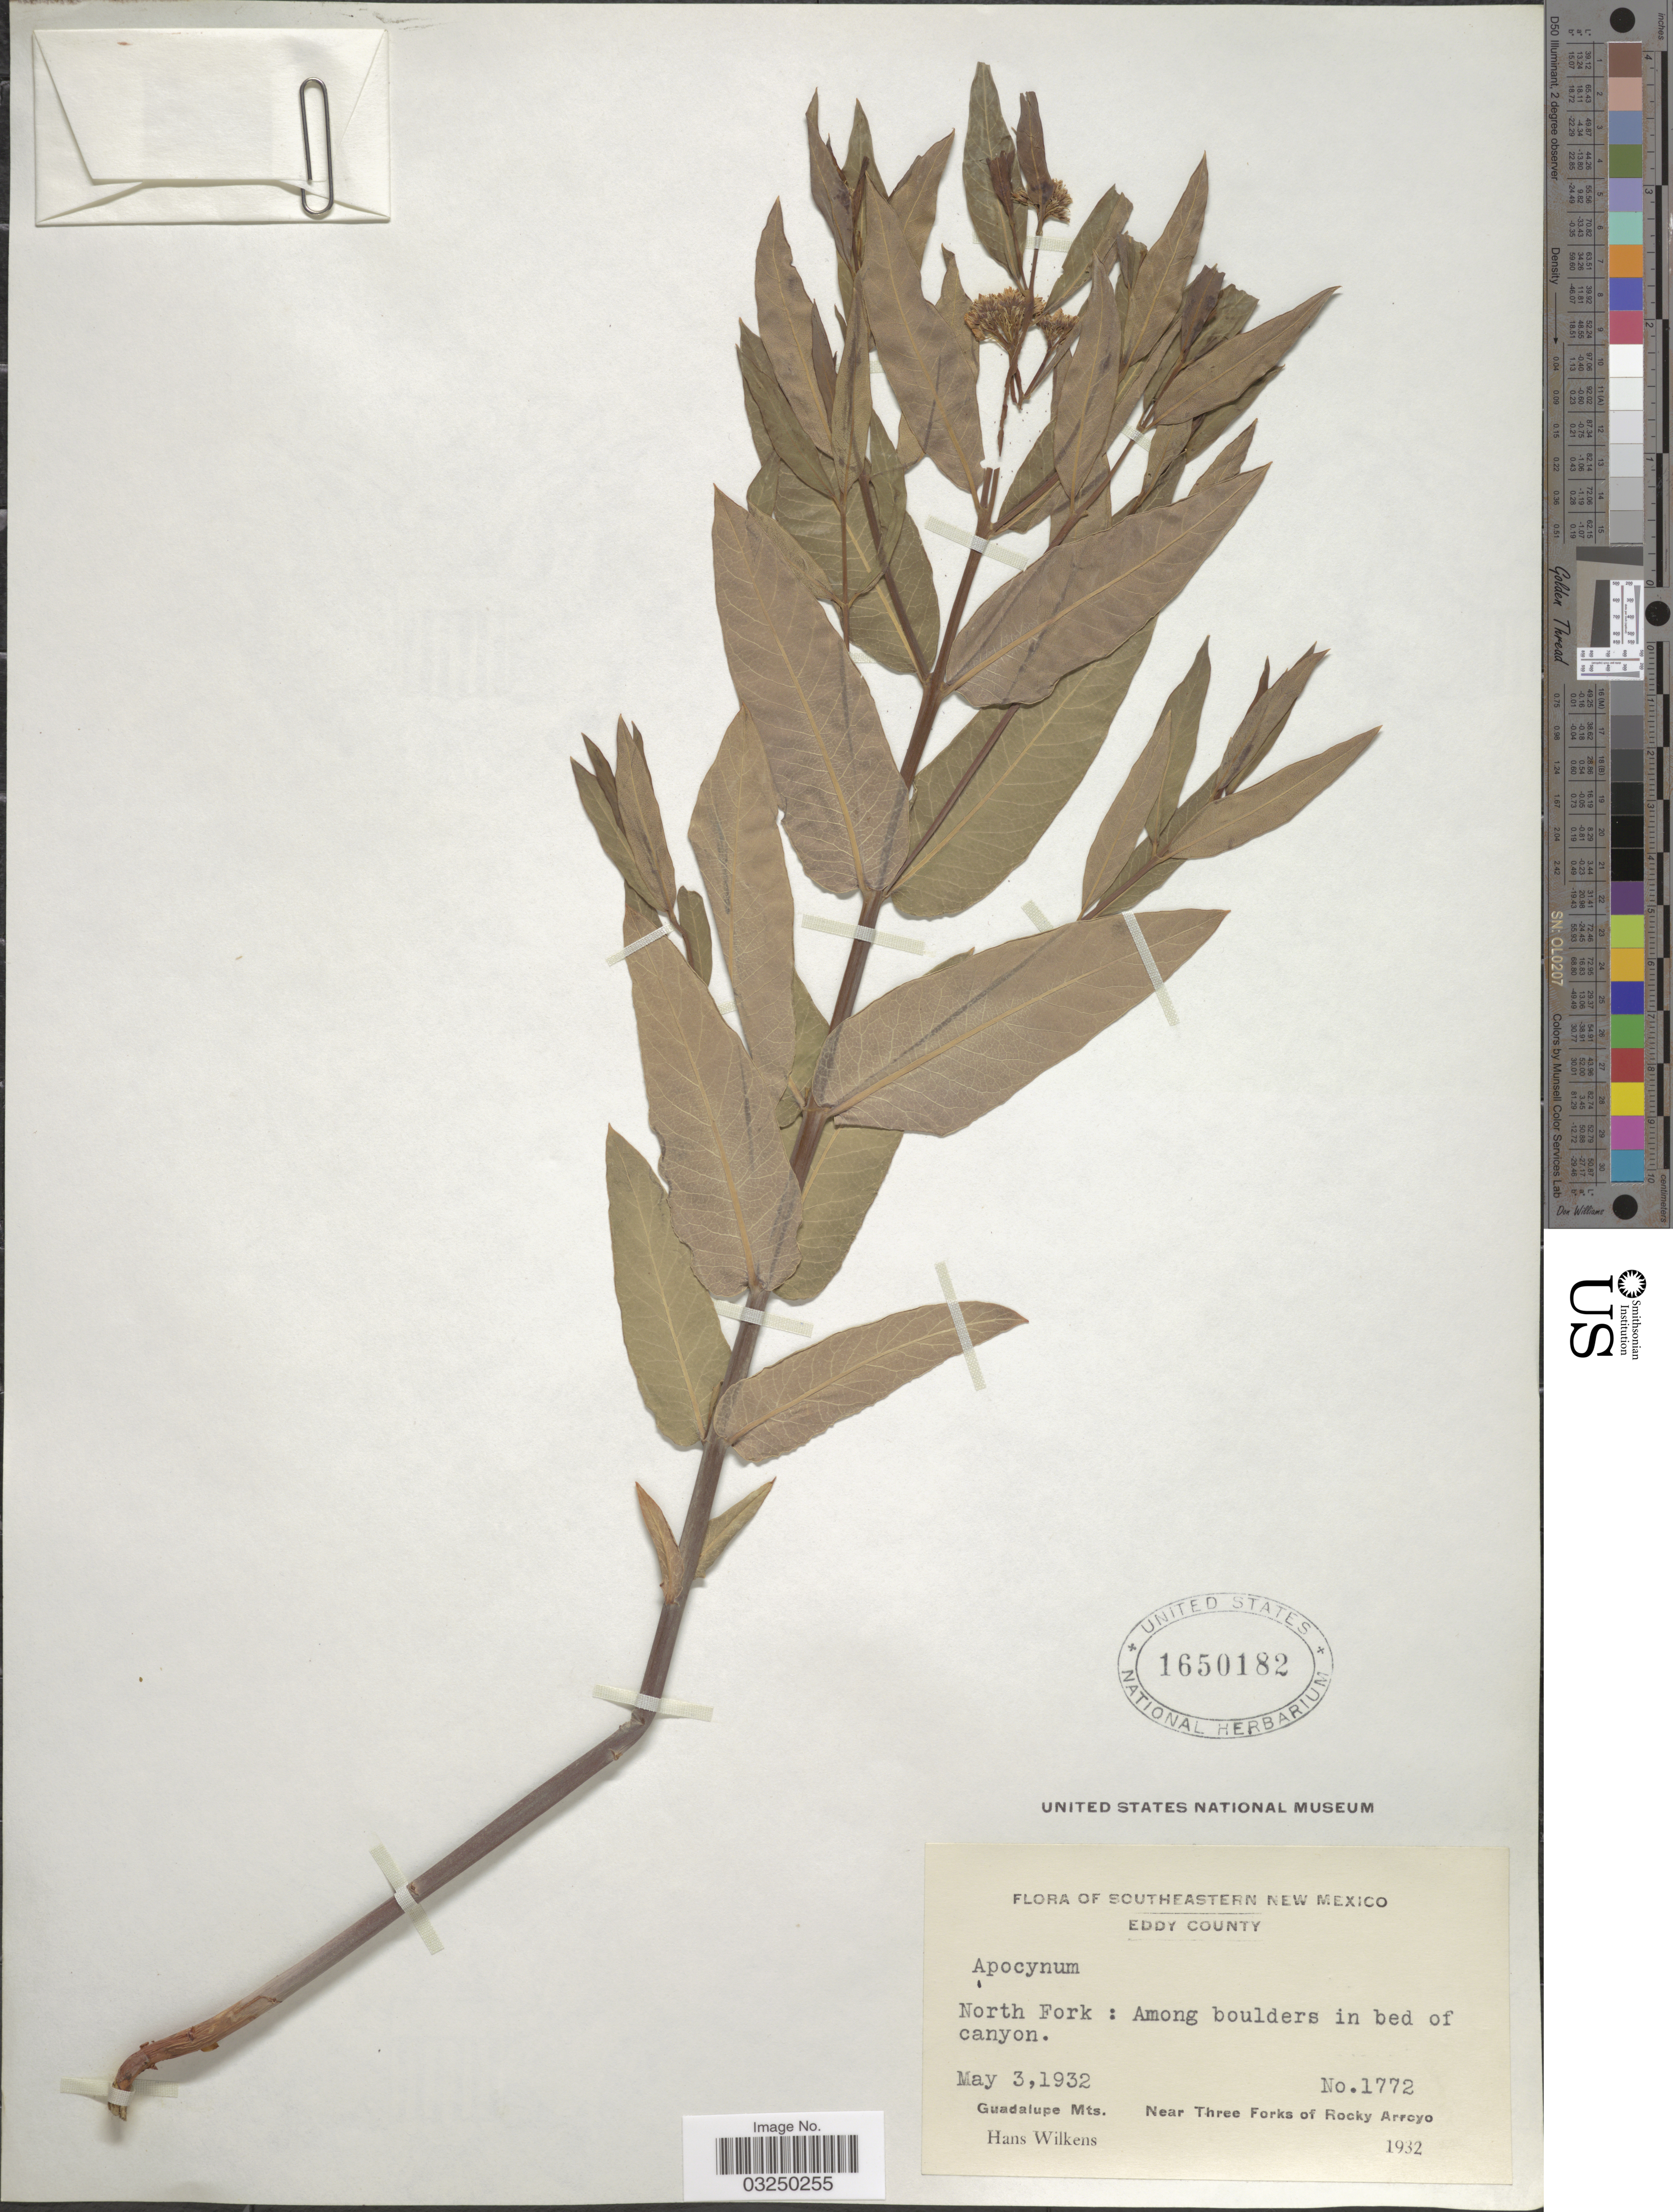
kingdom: Plantae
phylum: Tracheophyta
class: Magnoliopsida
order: Gentianales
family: Apocynaceae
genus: Apocynum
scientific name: Apocynum sp.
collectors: H. Wilkens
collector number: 1772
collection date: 1932-05-03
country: United States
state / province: New Mexico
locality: Southeastern New Mexico, Eddy County, North Fork: Among boulders in bed of canyon. Guadalupe Mts. Near Three Forks of Rocky Arroyo.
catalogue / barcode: US 1650182